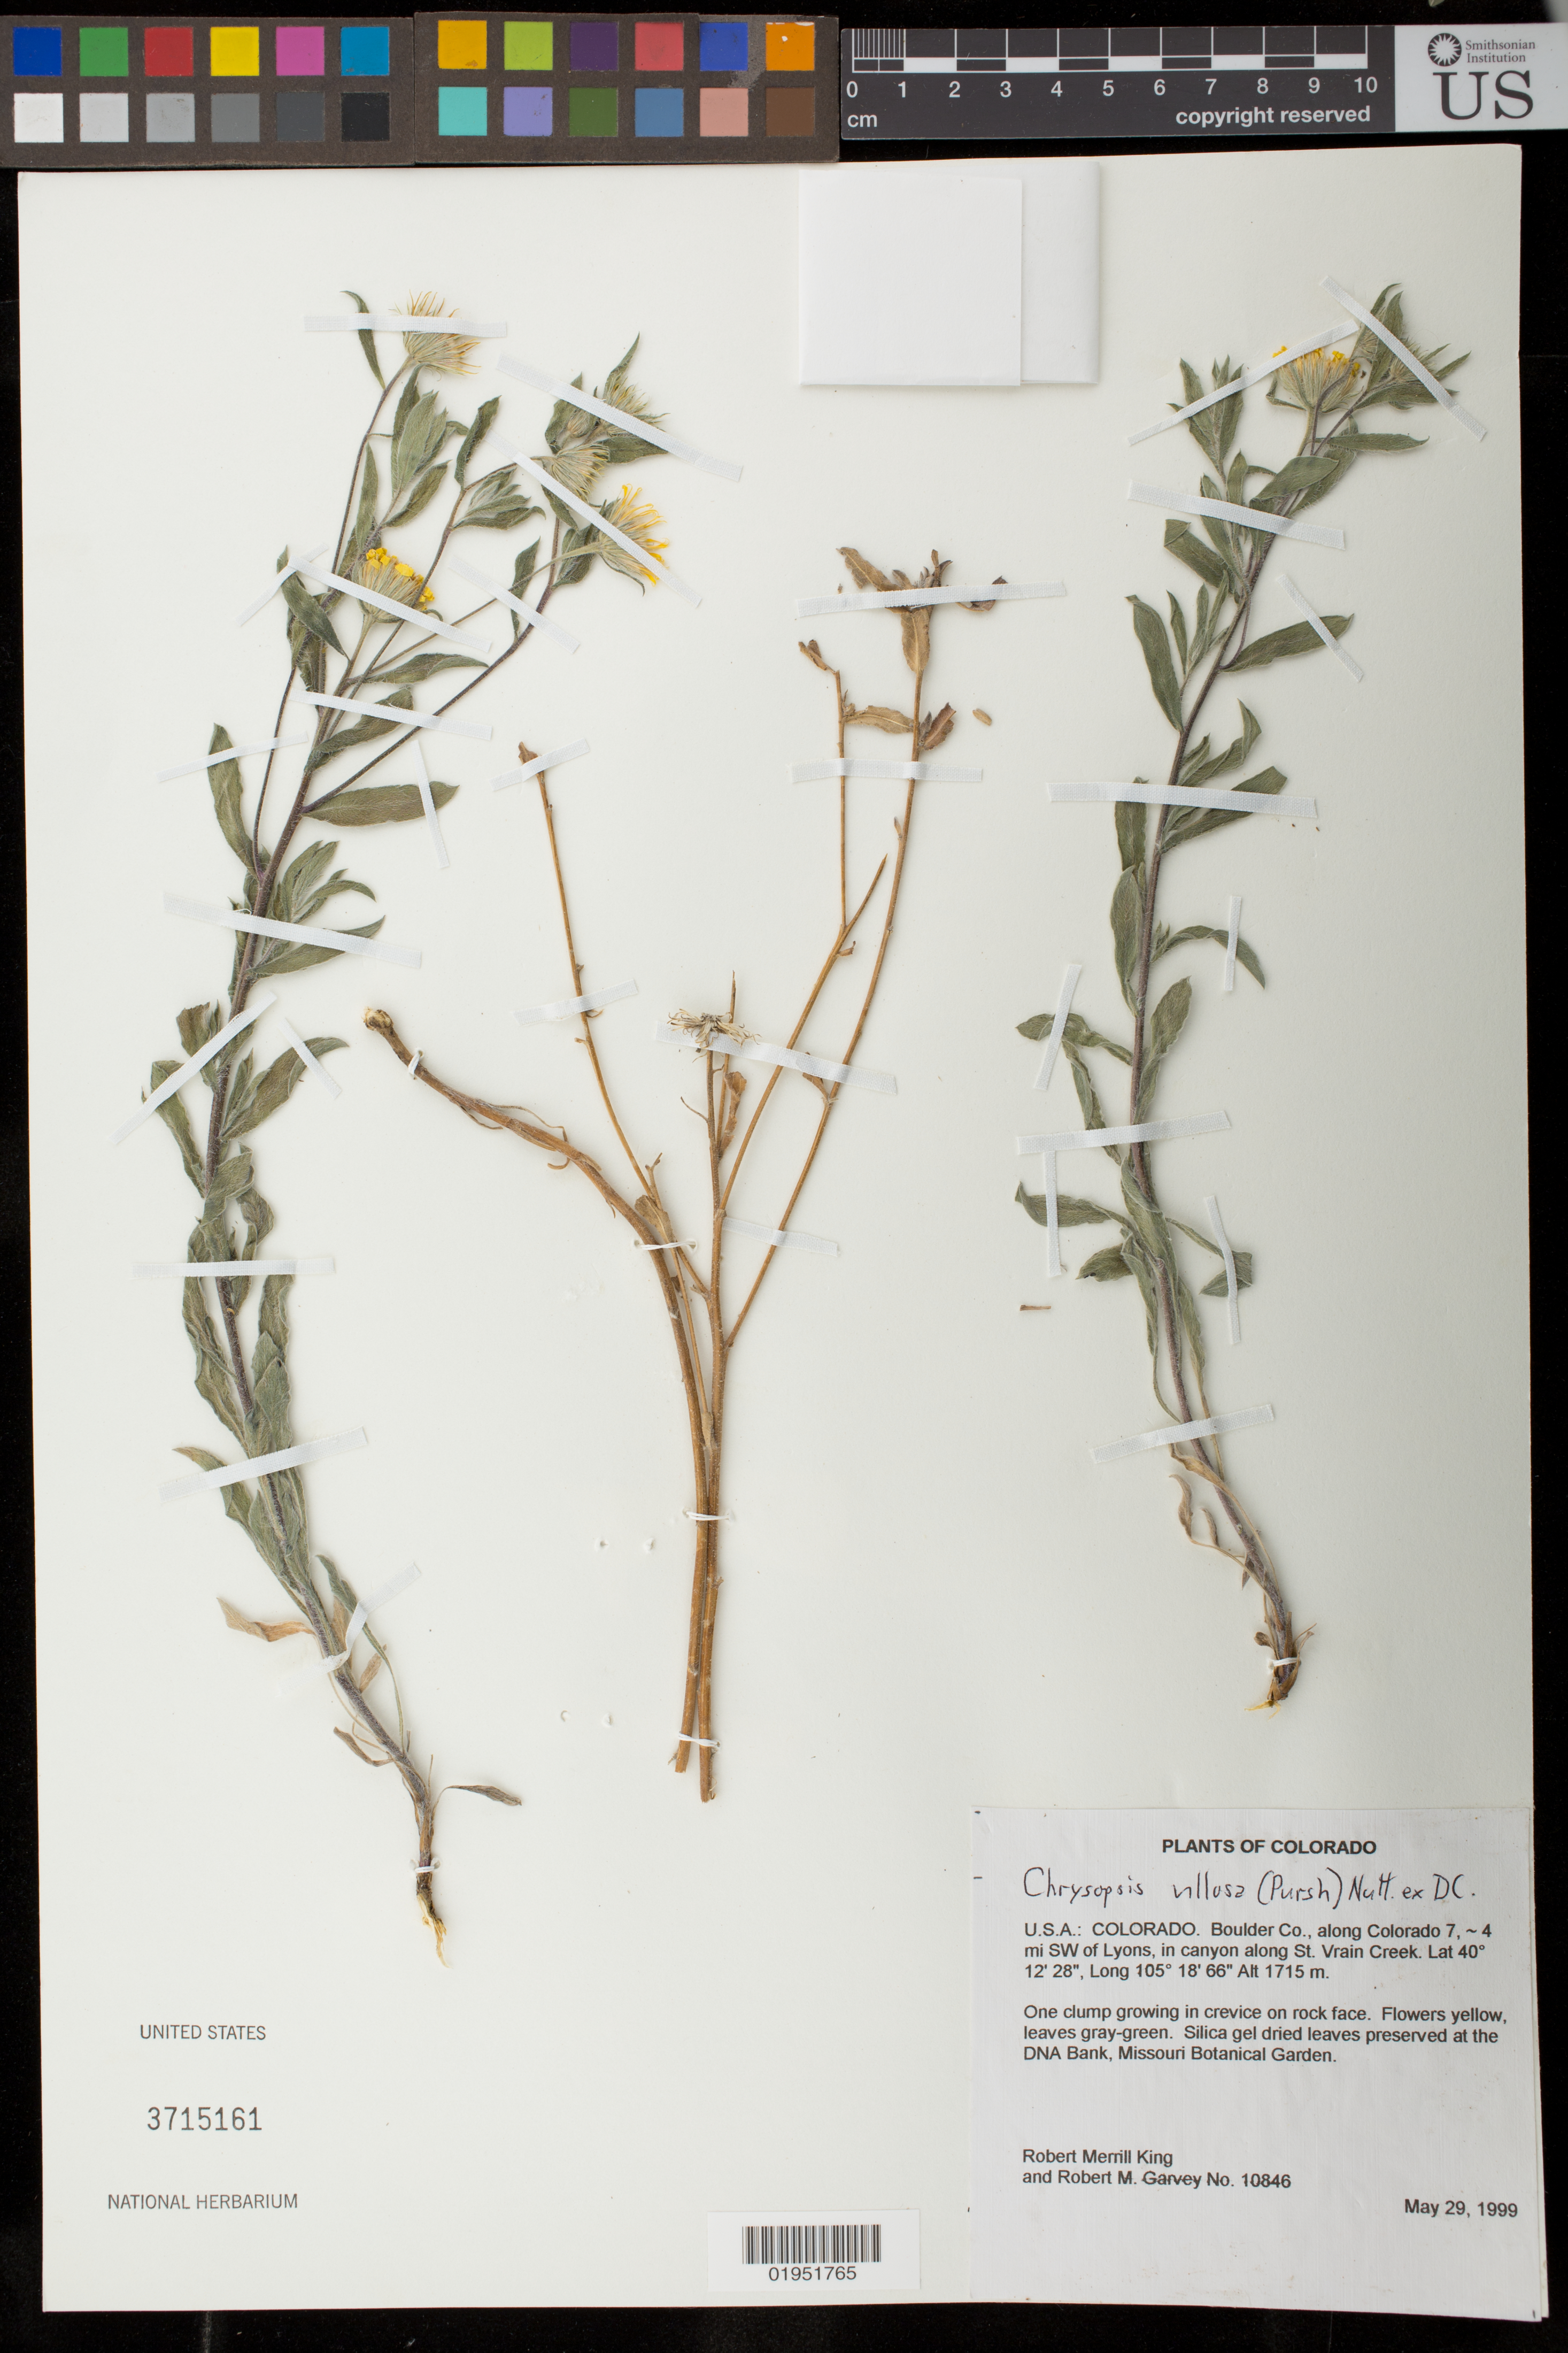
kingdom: Plantae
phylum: Tracheophyta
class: Magnoliopsida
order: Asterales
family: Asteraceae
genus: Chrysopsis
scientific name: Chrysopsis villosa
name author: (Pursh) Nutt. ex DC.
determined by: Robinson, Harold E., (US)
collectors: R. M. King & R. Garvey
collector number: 10846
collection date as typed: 29 May 1999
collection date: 1999-05-29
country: United States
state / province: Colorado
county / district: Boulder Co.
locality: Along Colorado 7, ca. 4 mi SW of Lyons, in canyon along St. Vrain Creek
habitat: growing in crevice on rock face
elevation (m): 1715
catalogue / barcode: US 3715161